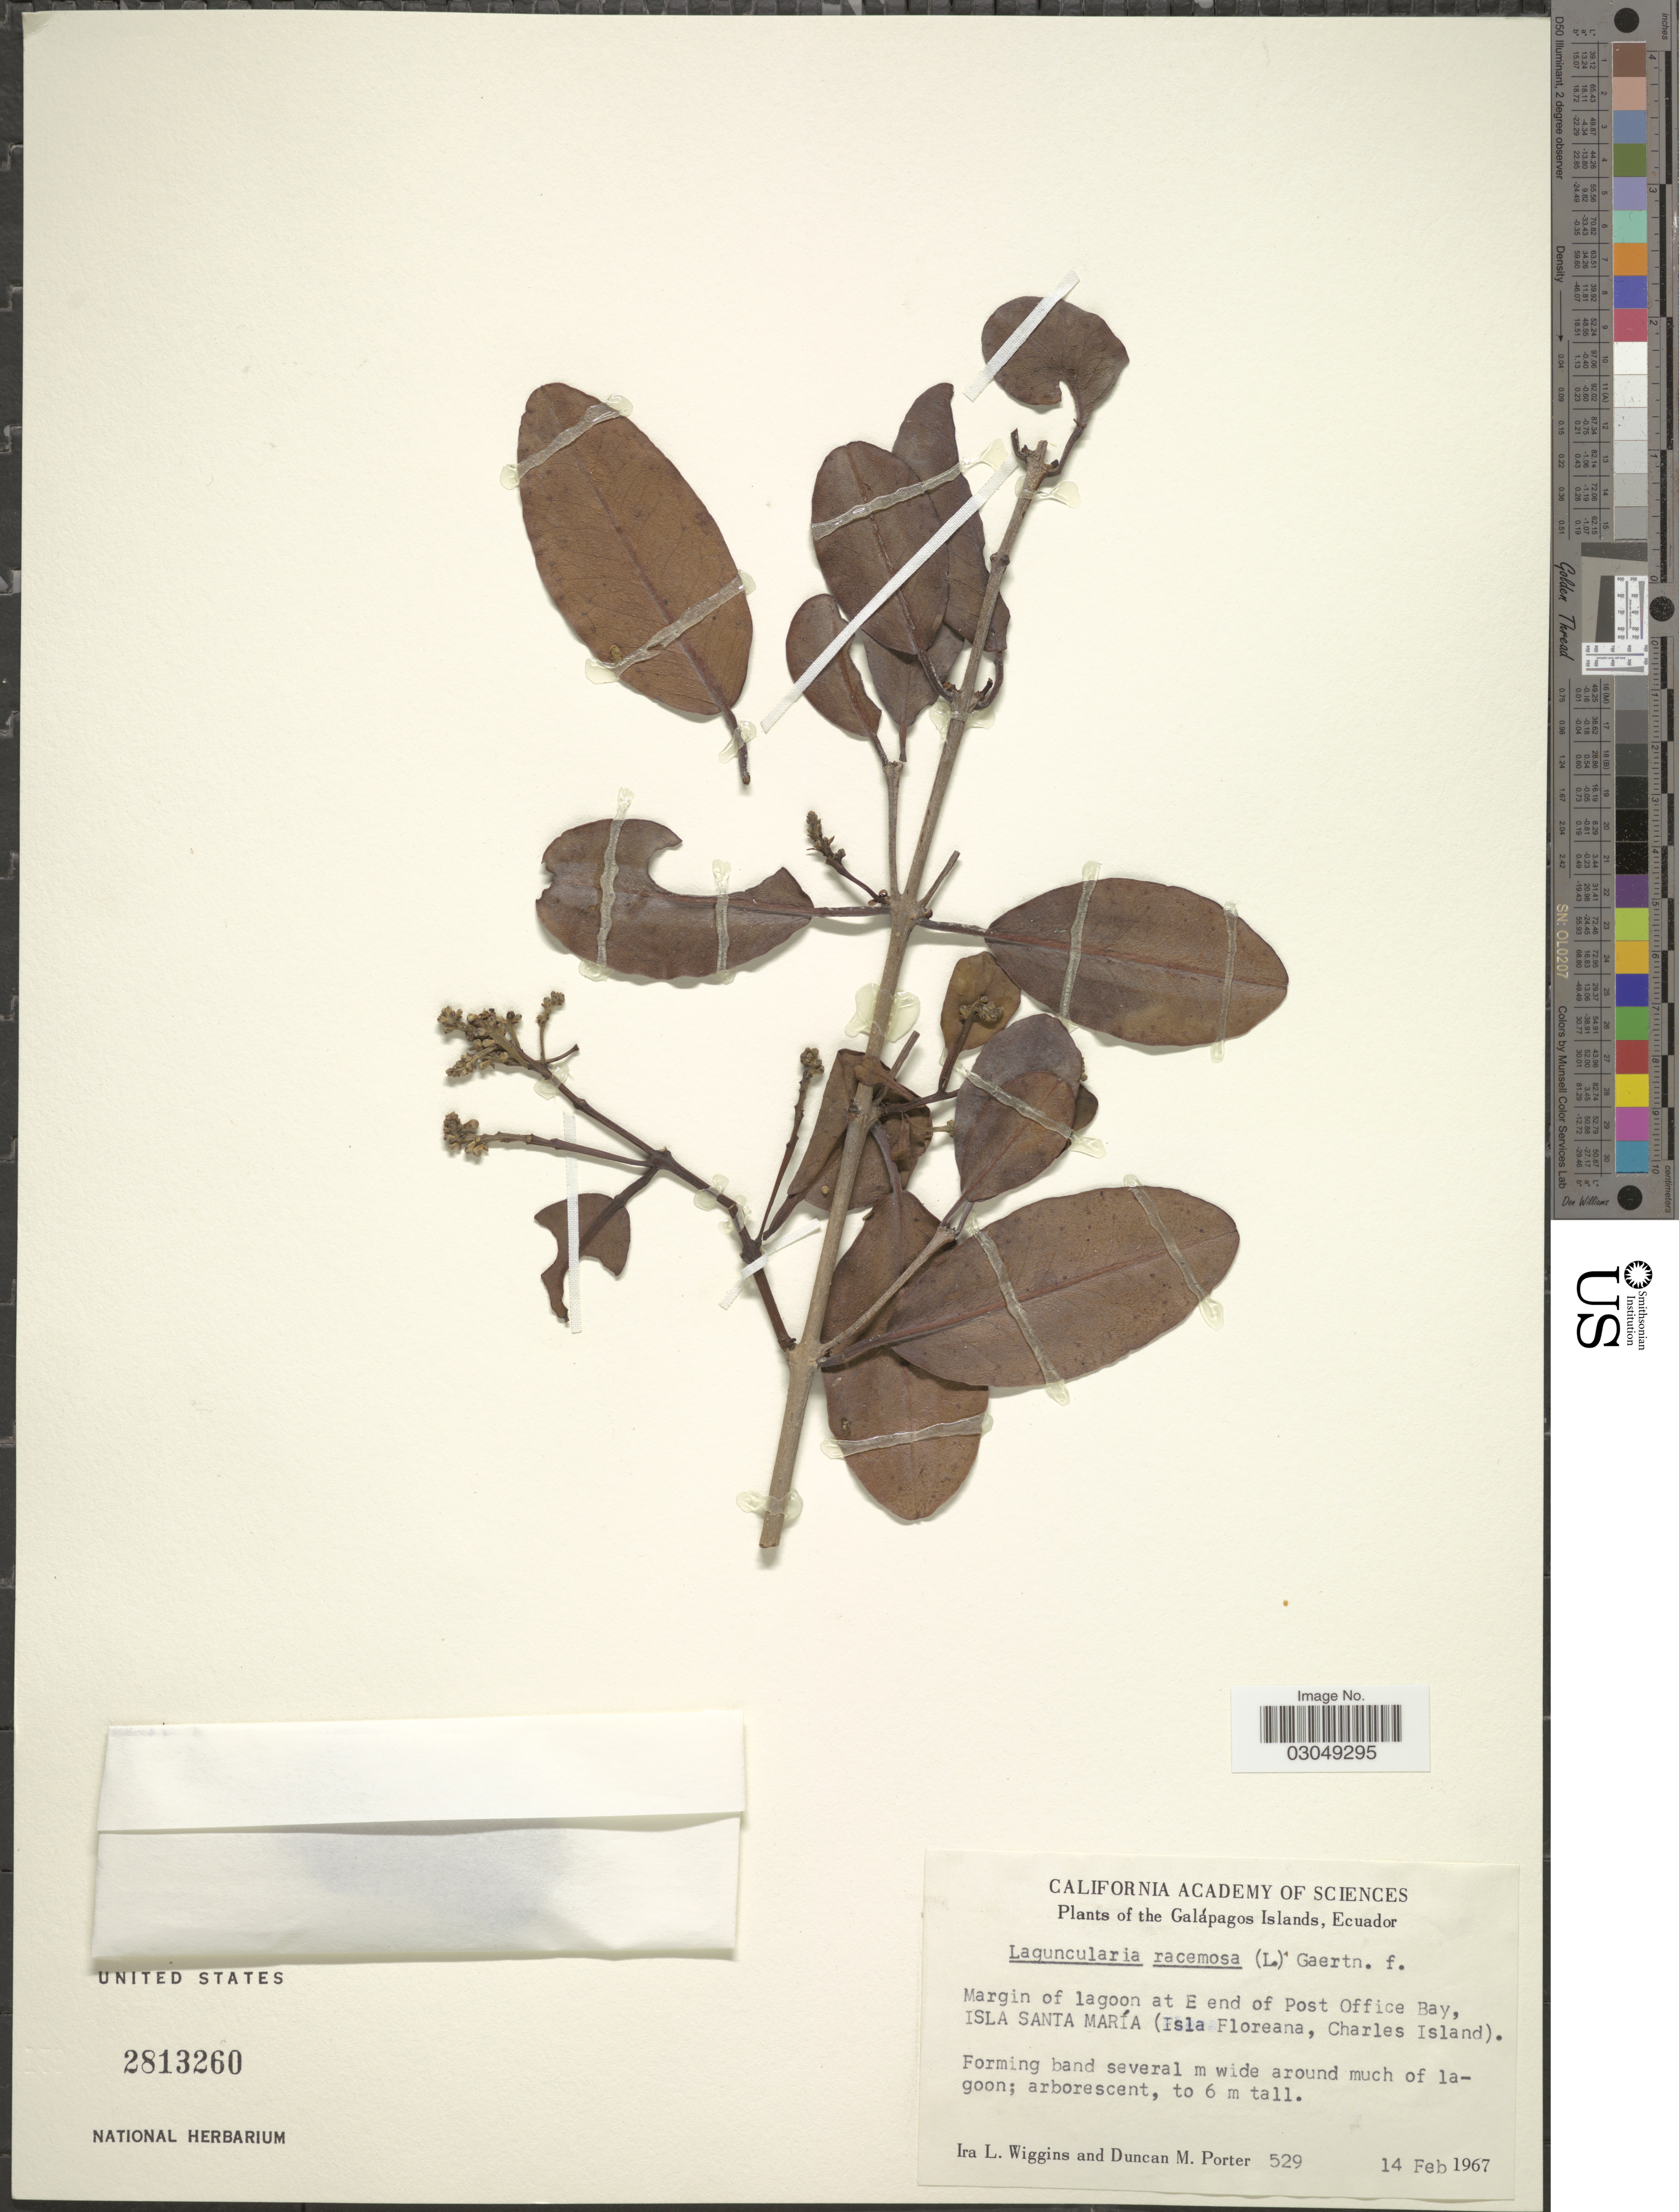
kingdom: Plantae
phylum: Tracheophyta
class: Magnoliopsida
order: Myrtales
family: Combretaceae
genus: Laguncularia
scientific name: Laguncularia racemosa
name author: (L.) C.F. Gaertn.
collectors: I. L. Wiggins & D. M. Porter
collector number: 529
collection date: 1967-02-14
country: Ecuador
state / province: Colón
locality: The Galápagos Islands. Margin of lagoon at E end of Post Office Bay, Isla Santa María (Isla Floreana, Charles Island)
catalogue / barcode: US 2813260